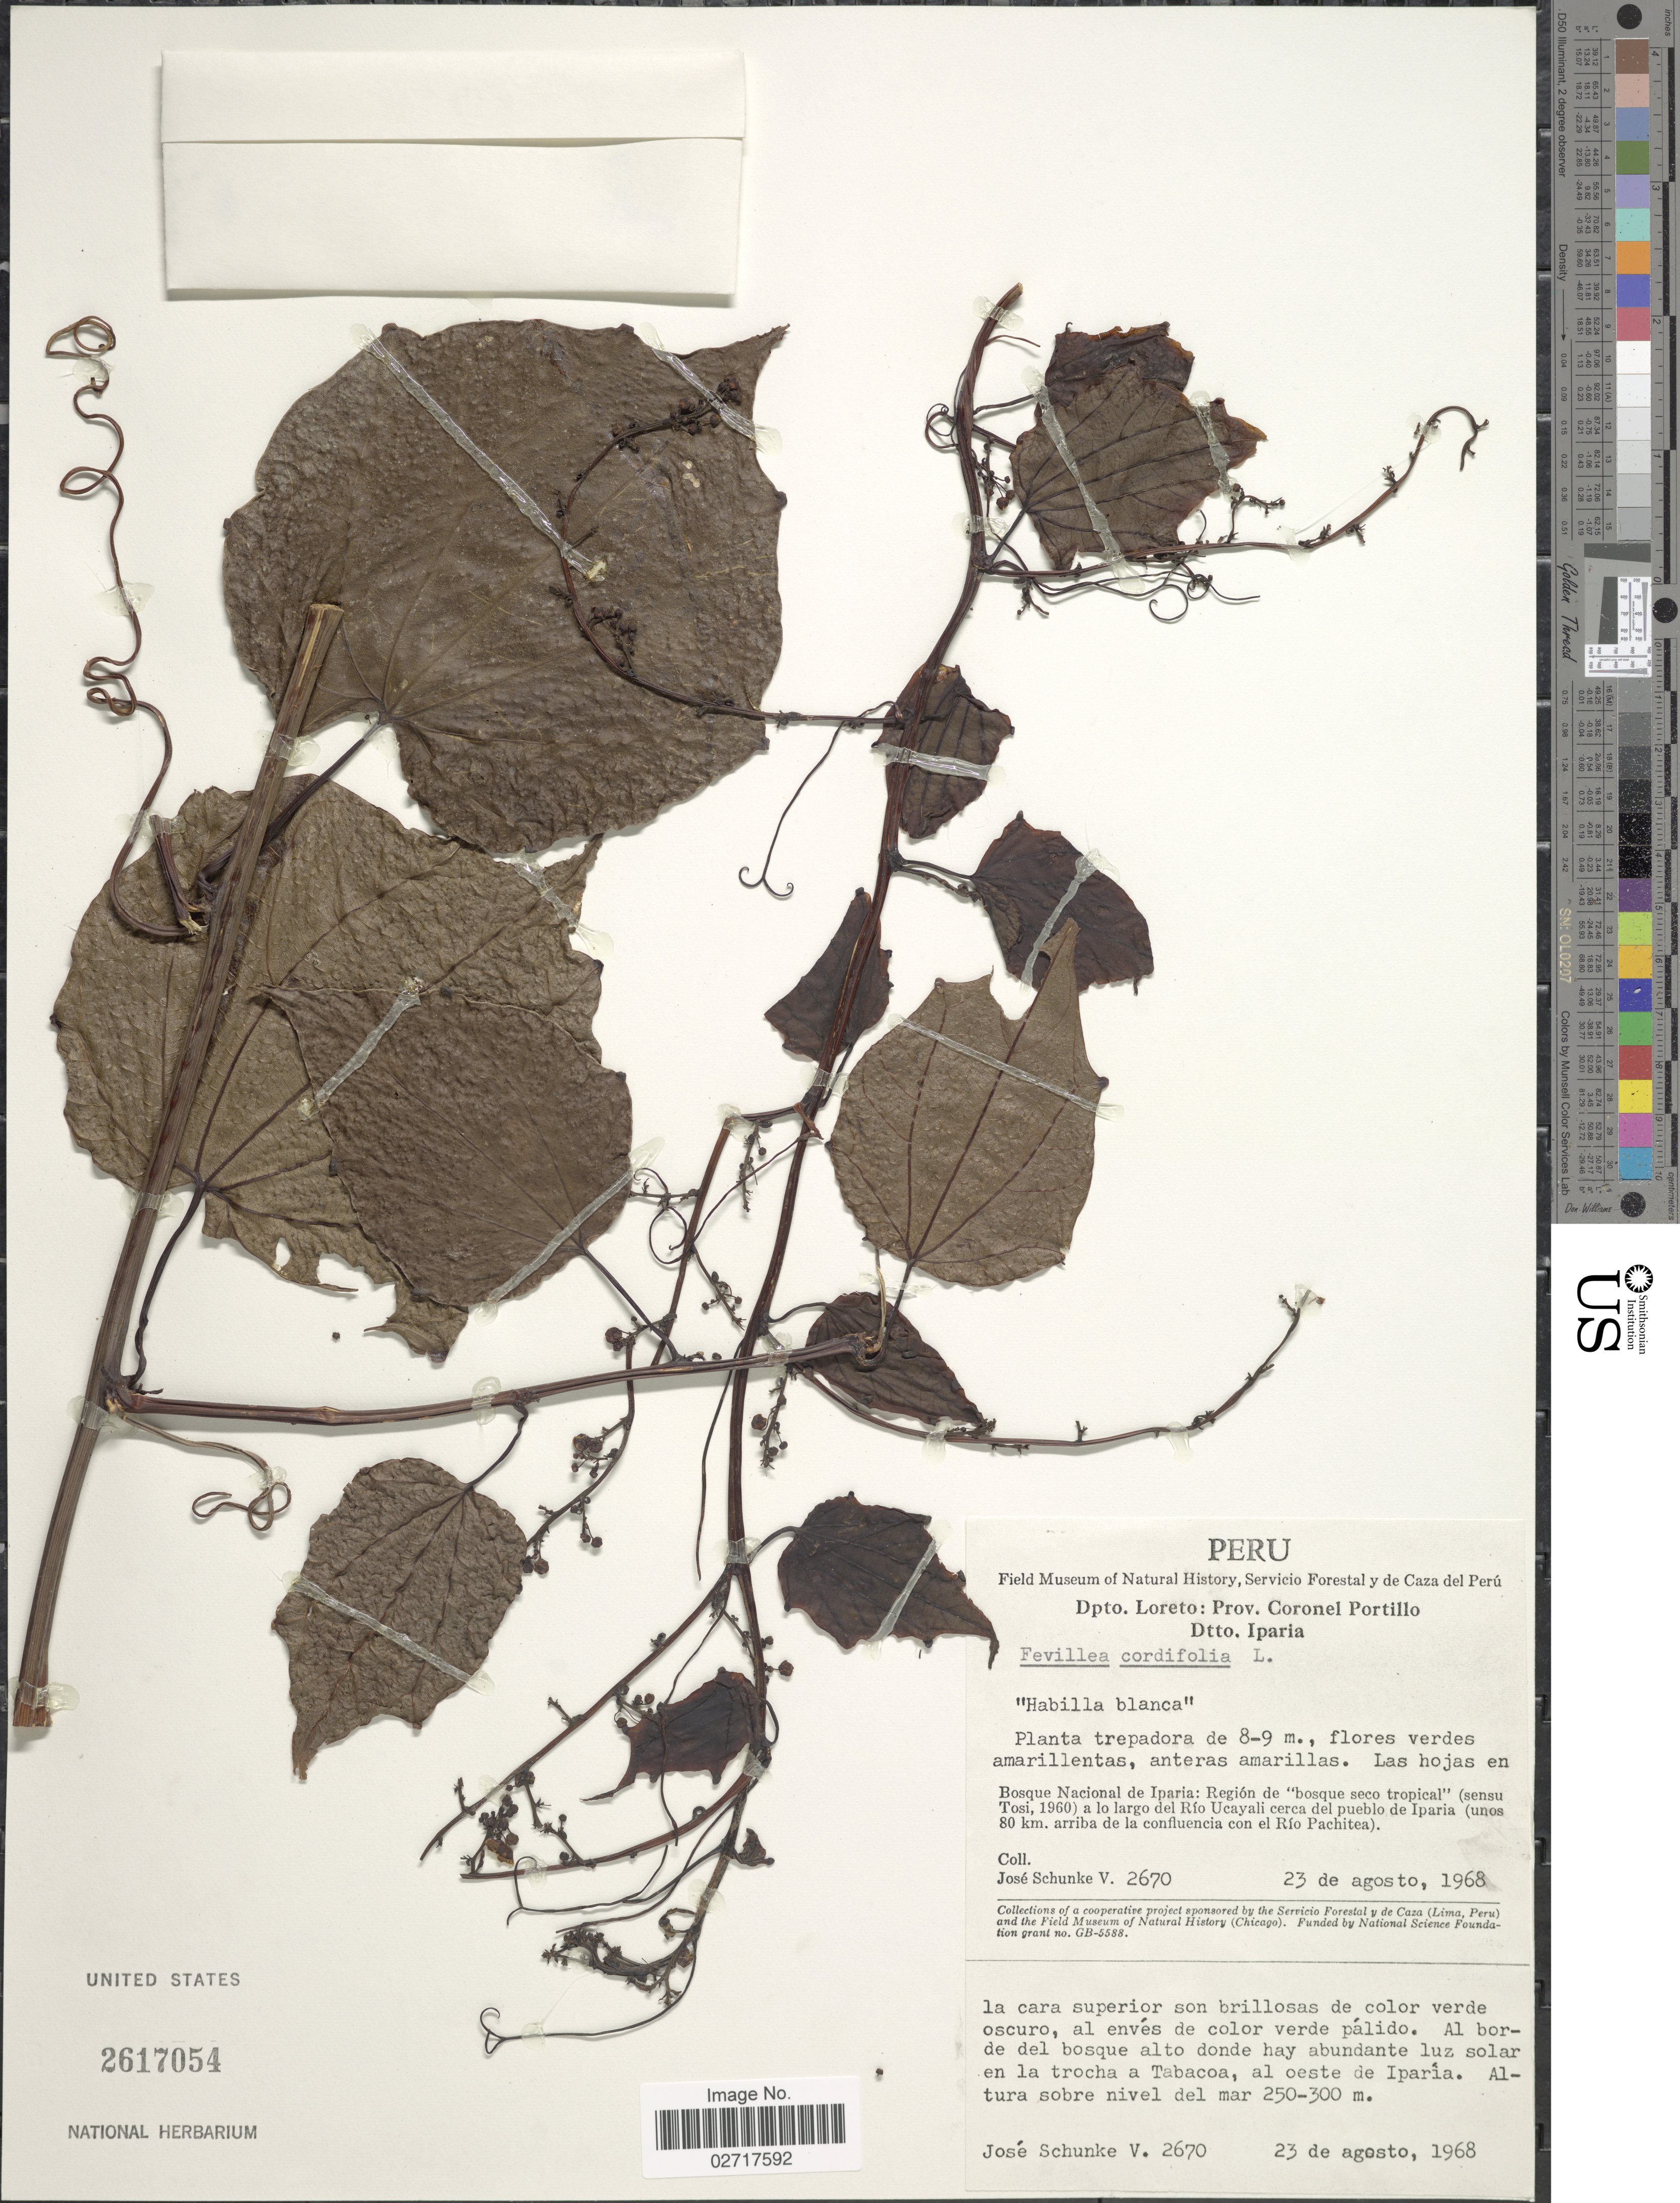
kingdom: Plantae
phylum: Tracheophyta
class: Magnoliopsida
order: Cucurbitales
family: Cucurbitaceae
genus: Fevillea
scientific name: Fevillea cordifolia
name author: L.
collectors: J. Schunke Vigo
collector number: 2670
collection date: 1968-08-23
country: Peru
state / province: Loreto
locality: Prov.: Coronel Portillo. Dtto. Iparia. Bosque Nacional de Iparia: Region de "bosque seco tropical" (sensu Tosi, 1960) a lo largo del Rio Ucayali cerca del pueblo de Iparia (unos 80 km. arriba de la confluencia con el Rio Pachitea)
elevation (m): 250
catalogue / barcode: US 2617054